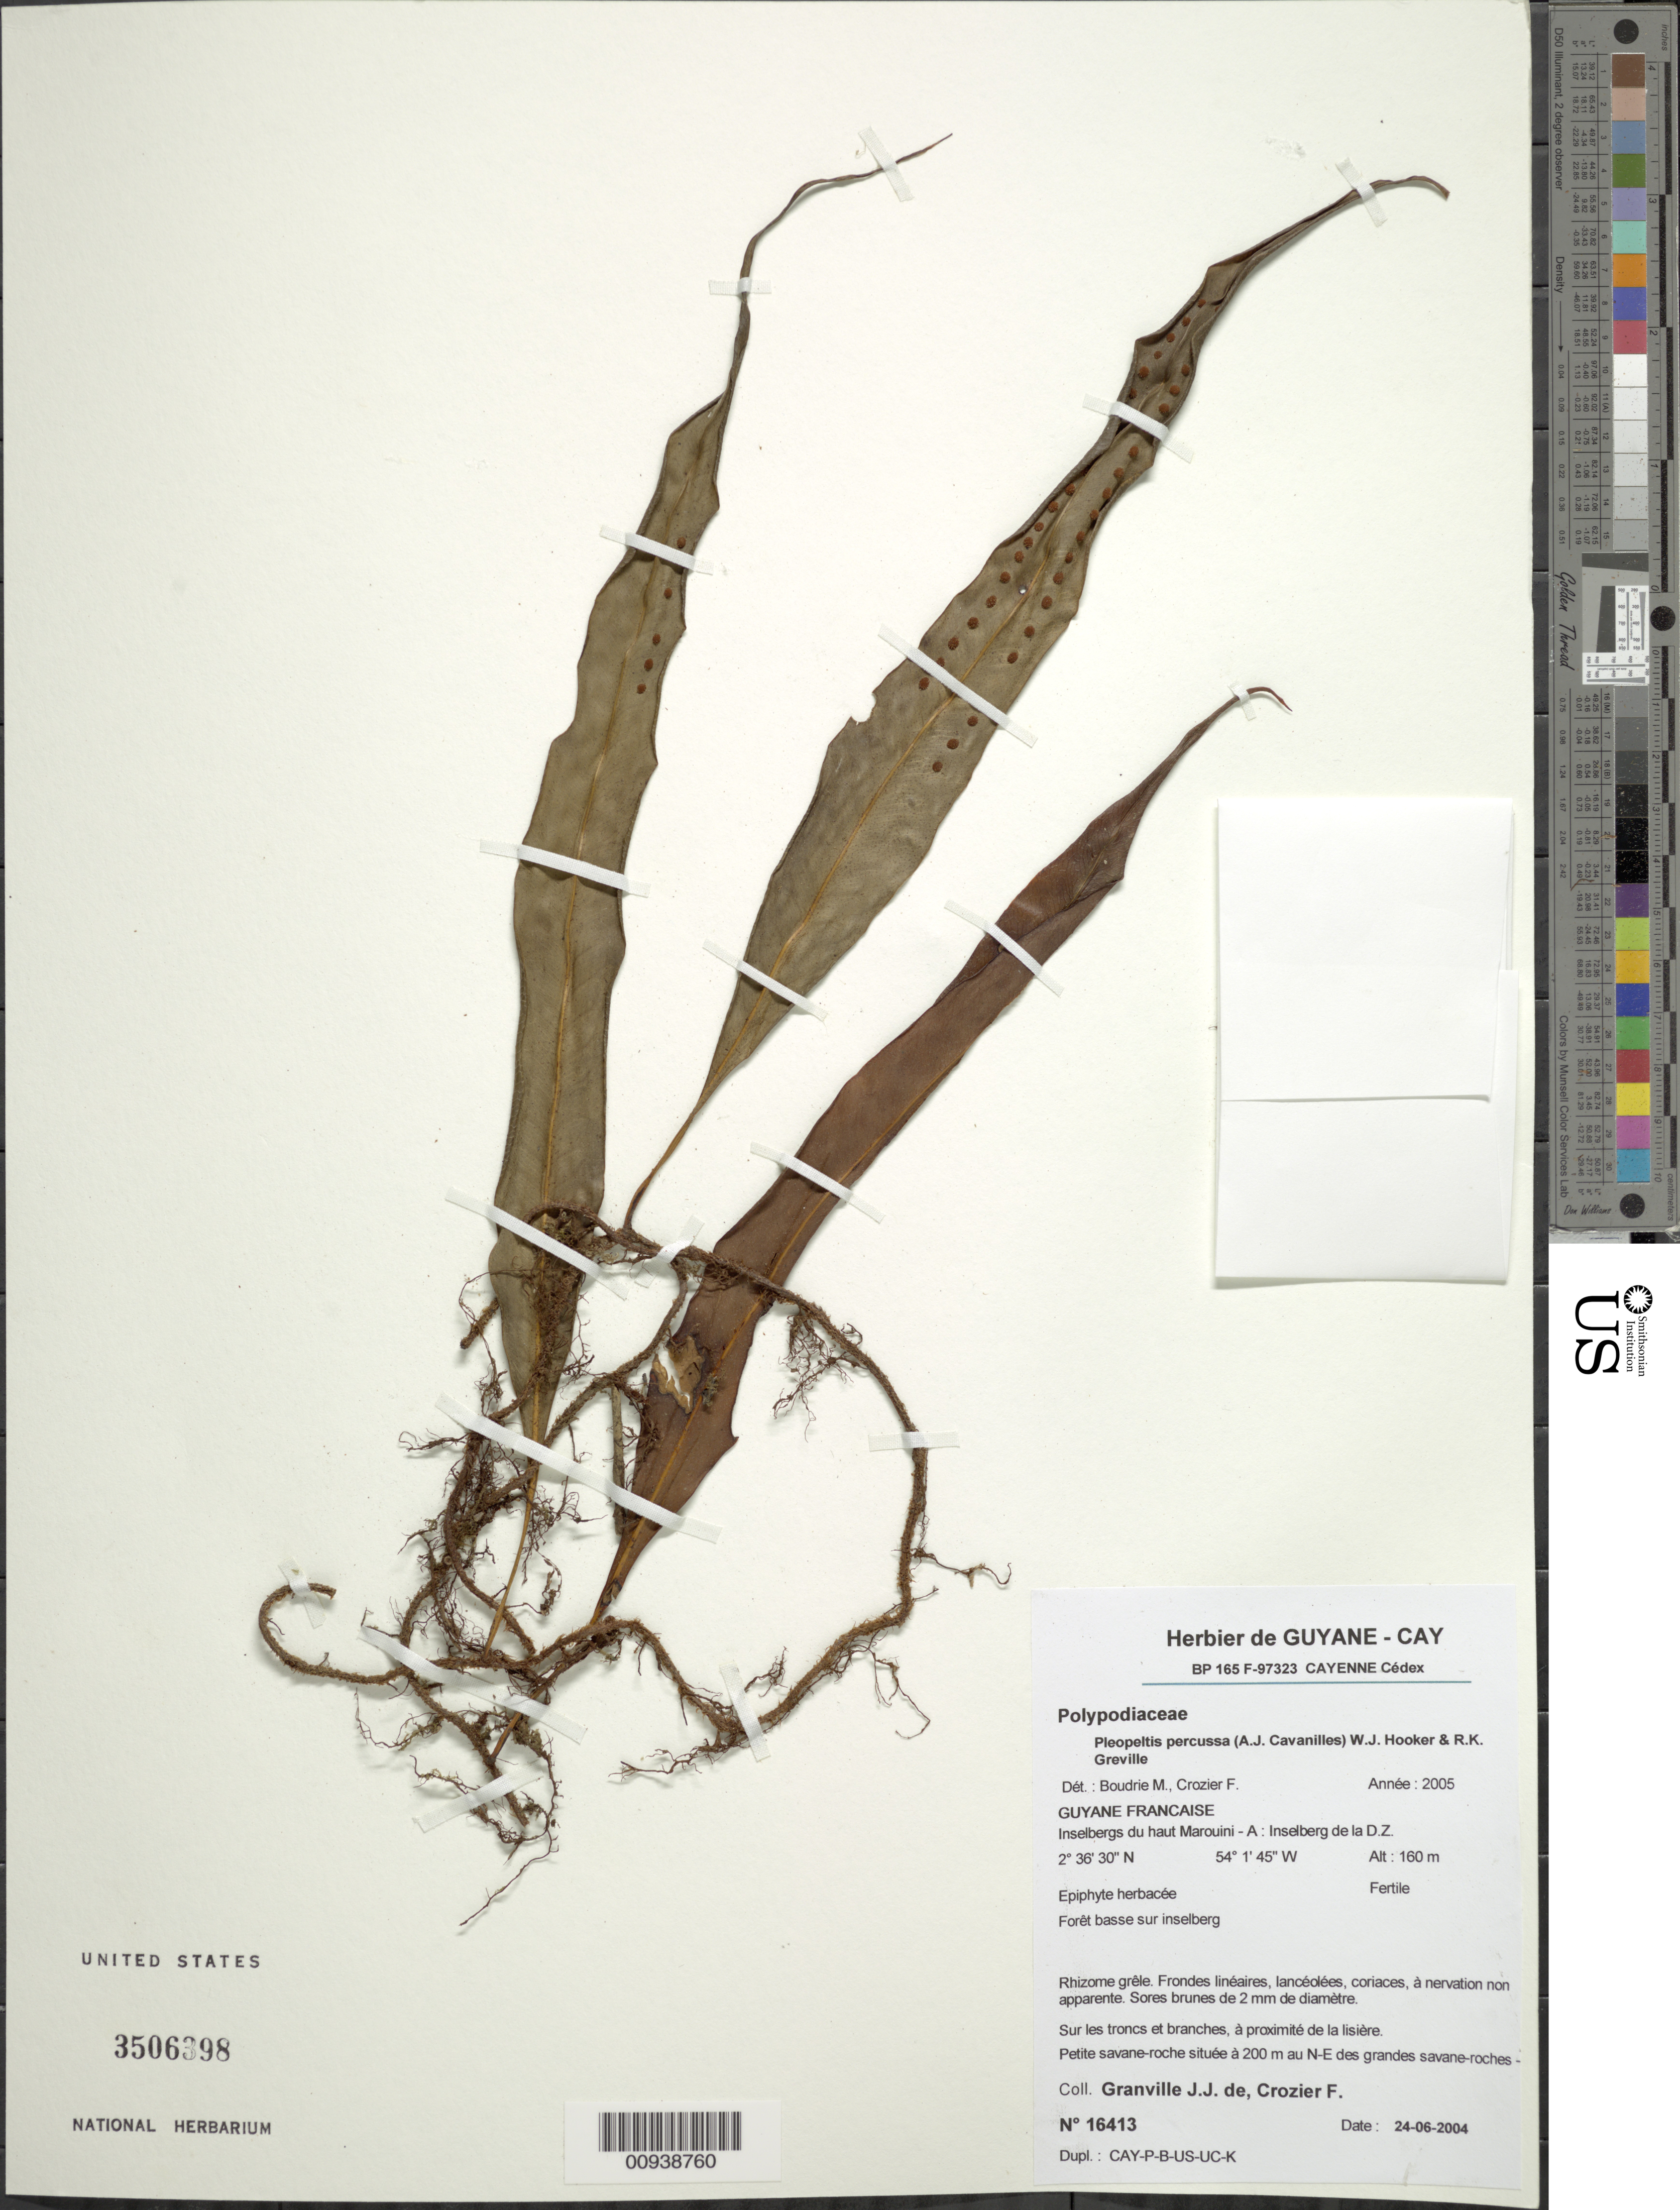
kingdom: Plantae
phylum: Tracheophyta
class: Polypodiopsida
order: Polypodiales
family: Polypodiaceae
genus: Microgramma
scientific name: Microgramma percussa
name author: (Cav.) de la Sota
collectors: J.-J. de Granville & F. Crozier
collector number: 16413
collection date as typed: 24-Jun-04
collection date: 2004-06-24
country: French Guiana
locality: Haut Marouini-A; Inselberg de la D.Z.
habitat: Forêt basse sur inselberg; petite savane-roche, sur les troncs et branches, à proximité de la lisière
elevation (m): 160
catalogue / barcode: US 3506398